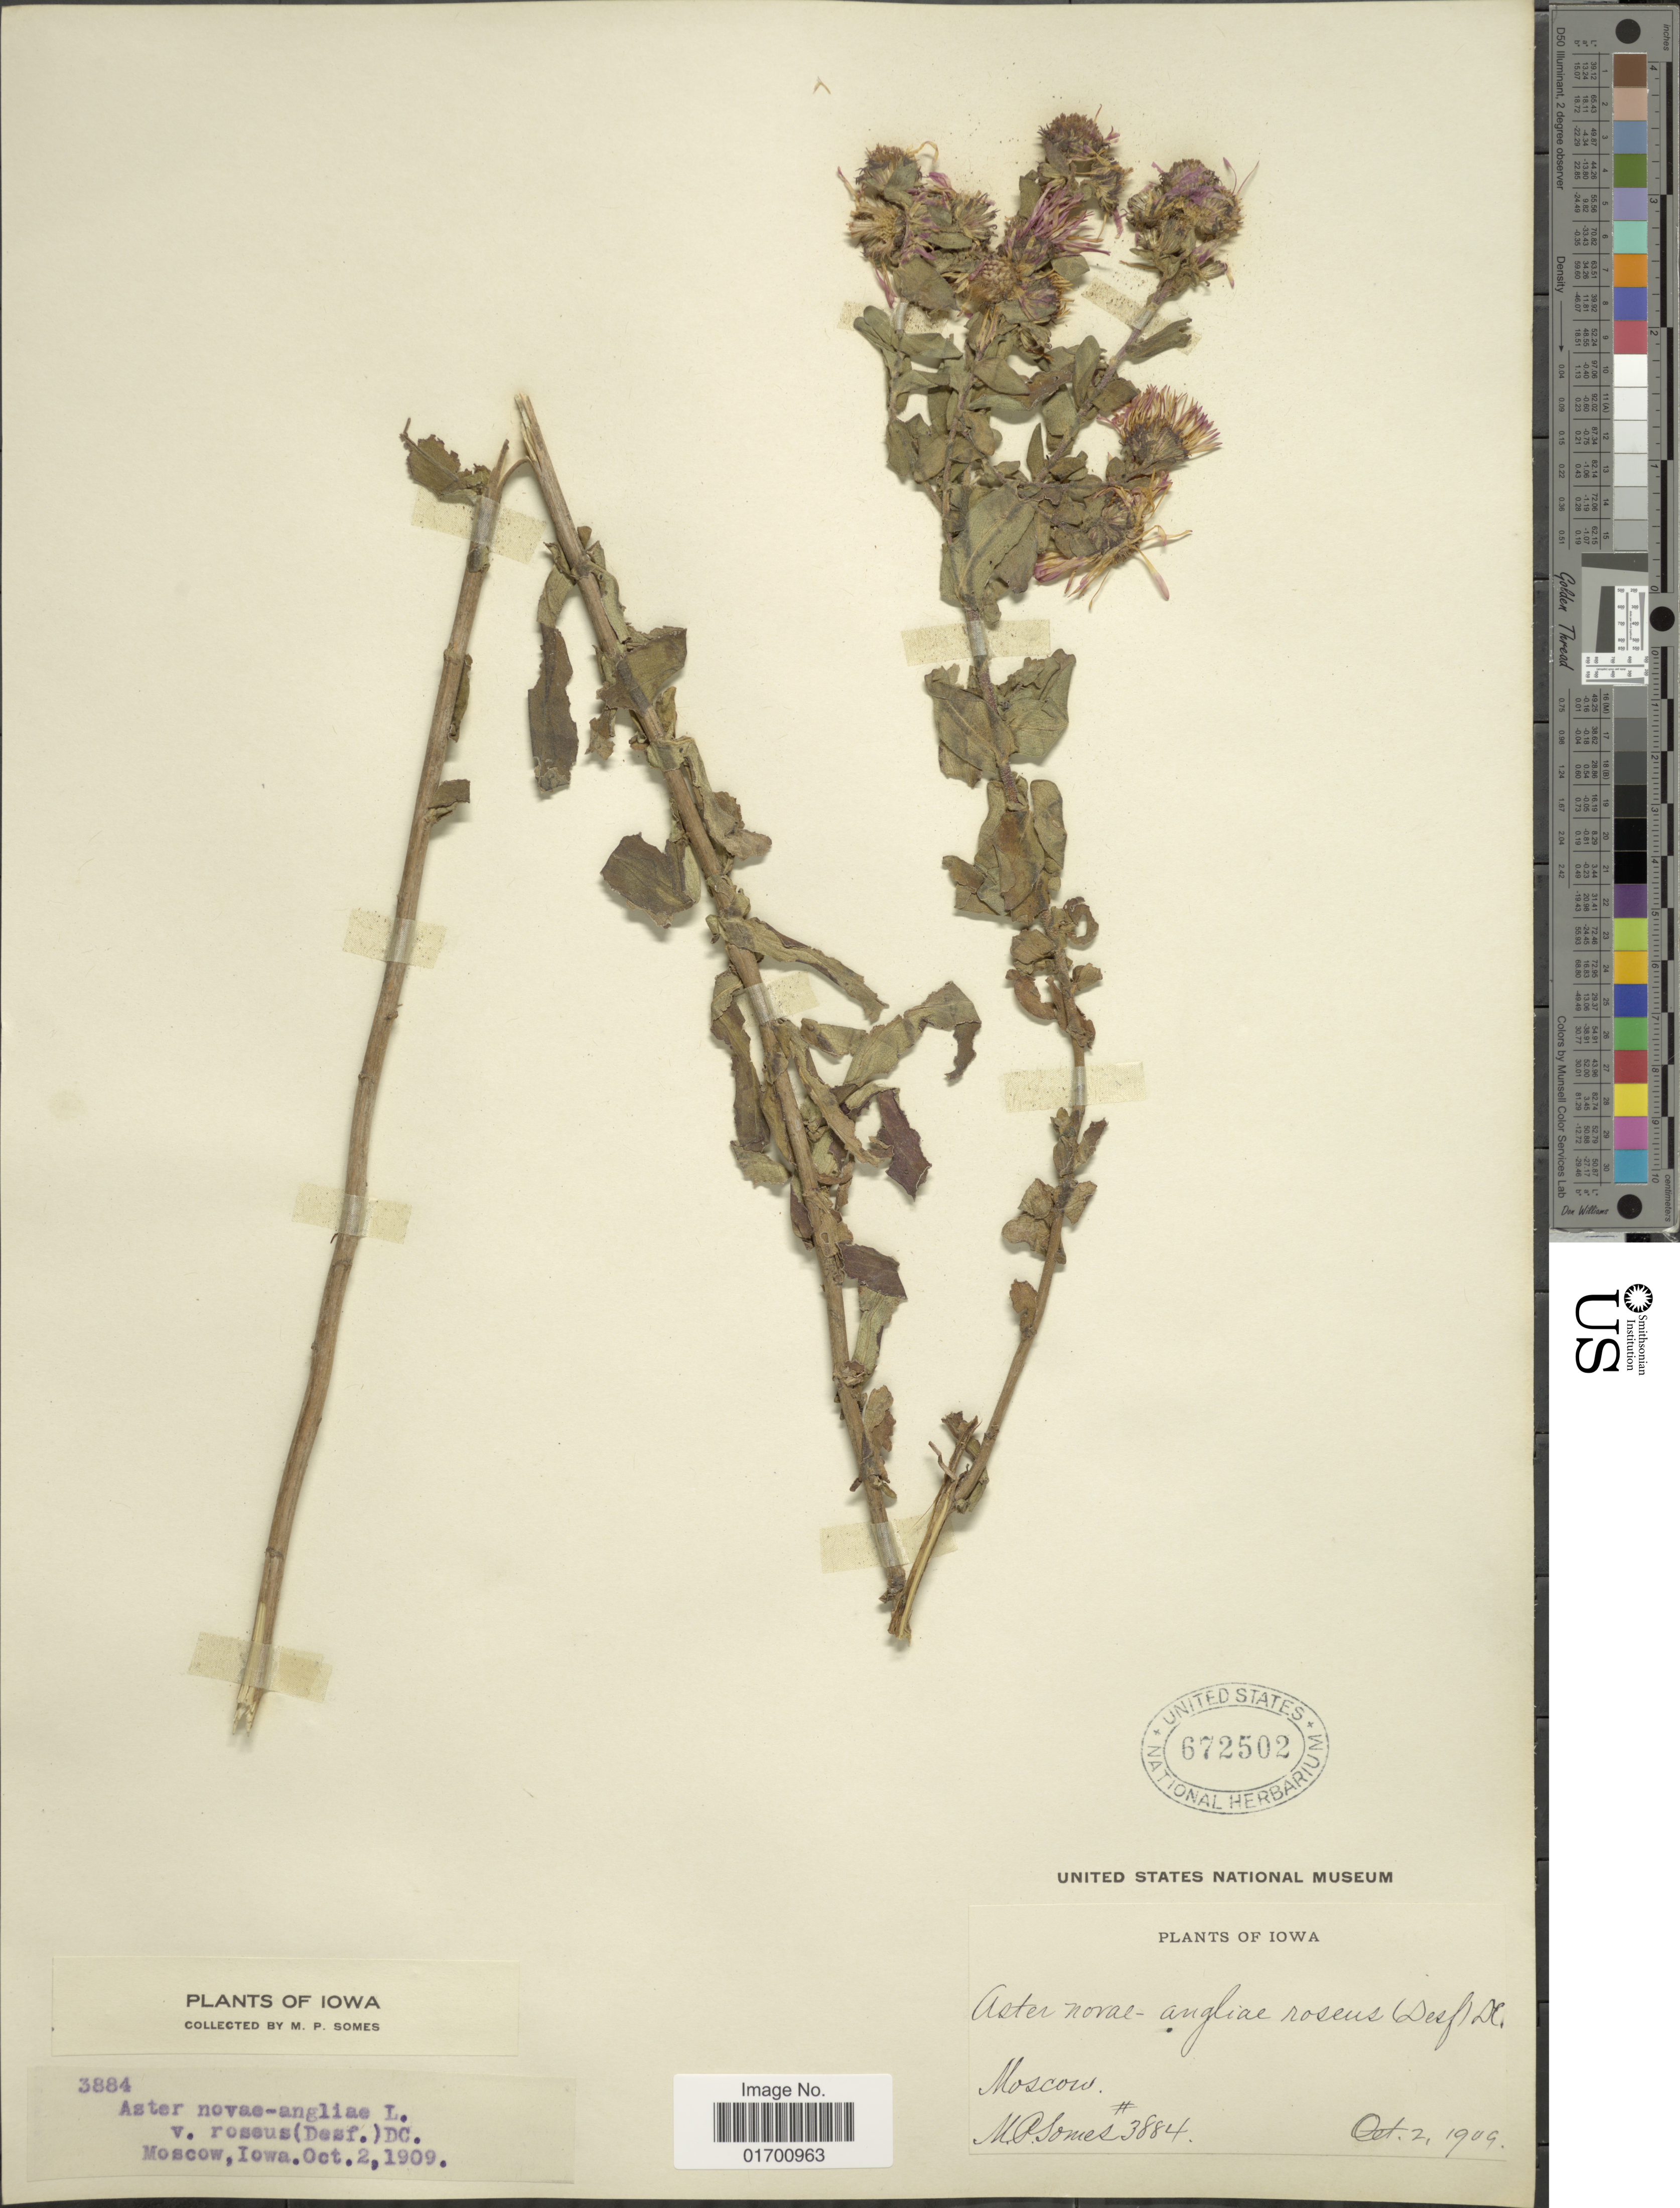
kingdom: Plantae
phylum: Tracheophyta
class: Magnoliopsida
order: Asterales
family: Asteraceae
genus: Symphyotrichum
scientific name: Symphyotrichum novae-angliae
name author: (L.) G.L. Nesom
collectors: M. Somes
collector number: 3884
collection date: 1909-10-02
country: United States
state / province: Iowa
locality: Moscow.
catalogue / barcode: US 672502